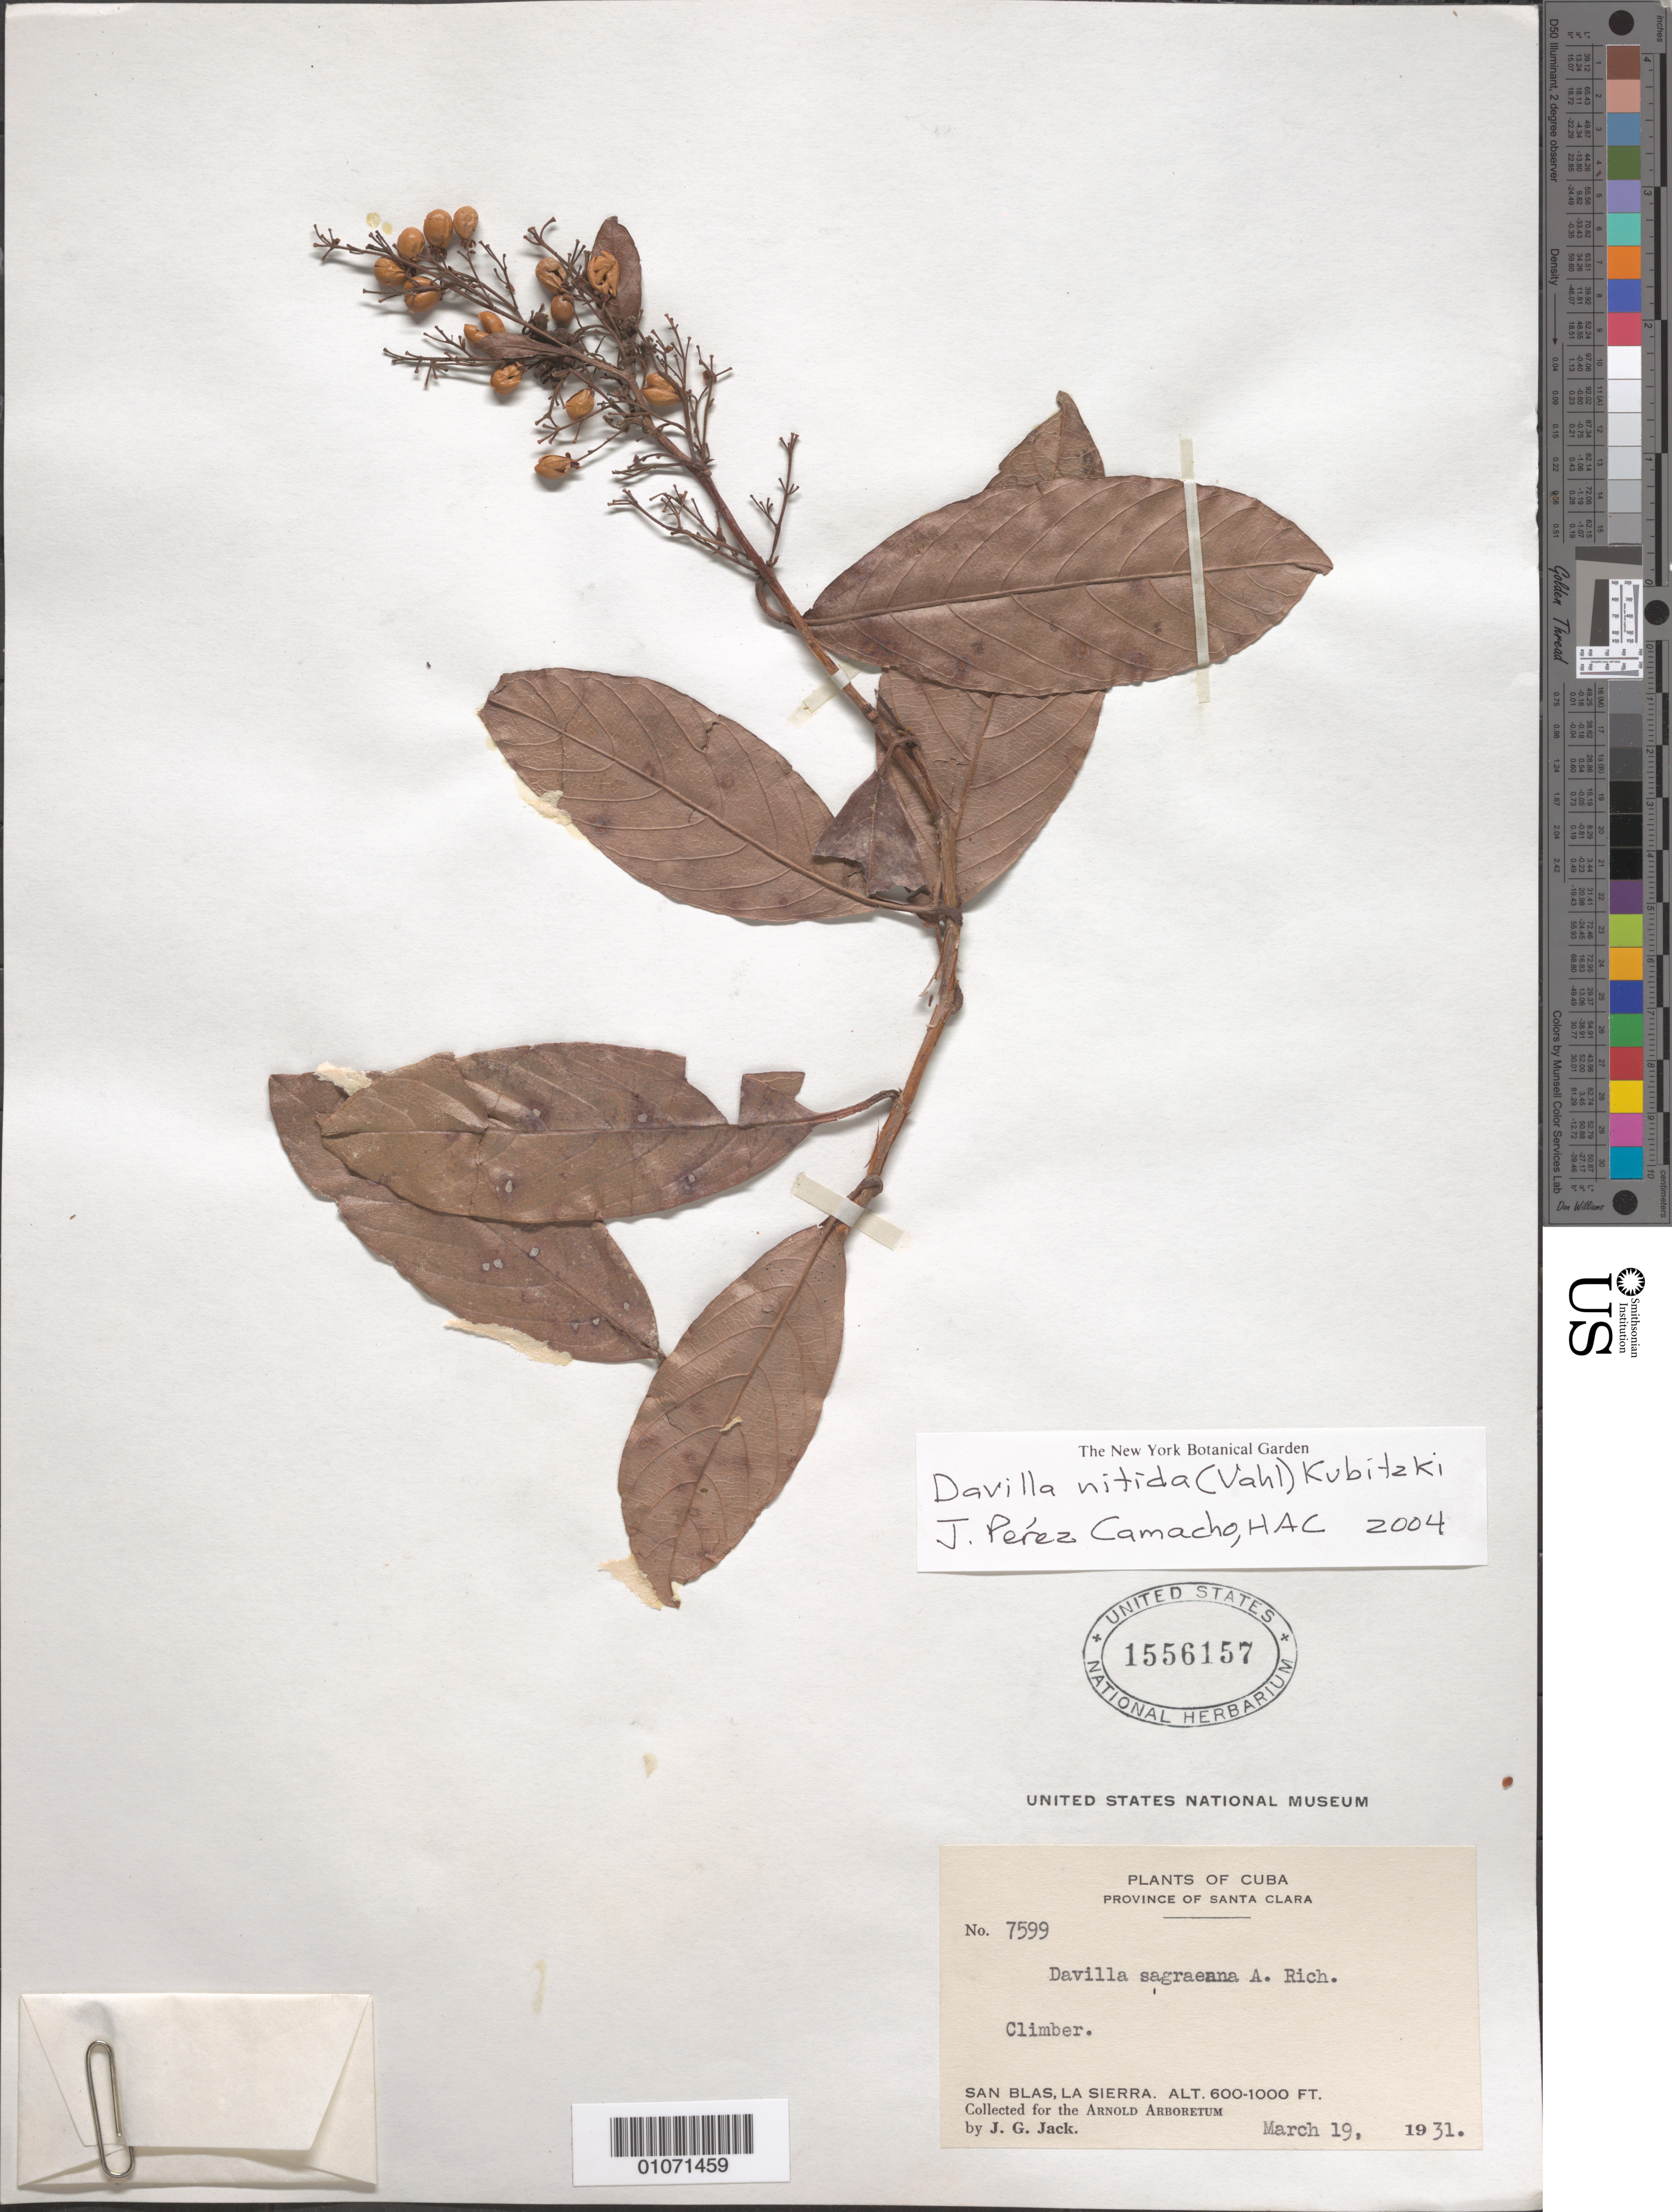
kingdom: Plantae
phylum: Tracheophyta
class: Magnoliopsida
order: Dilleniales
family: Dilleniaceae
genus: Davilla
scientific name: Davilla nitida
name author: (Vahl) Kubitzki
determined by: Peréz-Camacho, J.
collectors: J. G. Jack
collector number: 7599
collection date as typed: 19 Mar 1931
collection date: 1931-03-19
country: Cuba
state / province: Santa Clara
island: Cuba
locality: San Blas, La Sierra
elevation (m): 183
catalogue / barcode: US 1556157